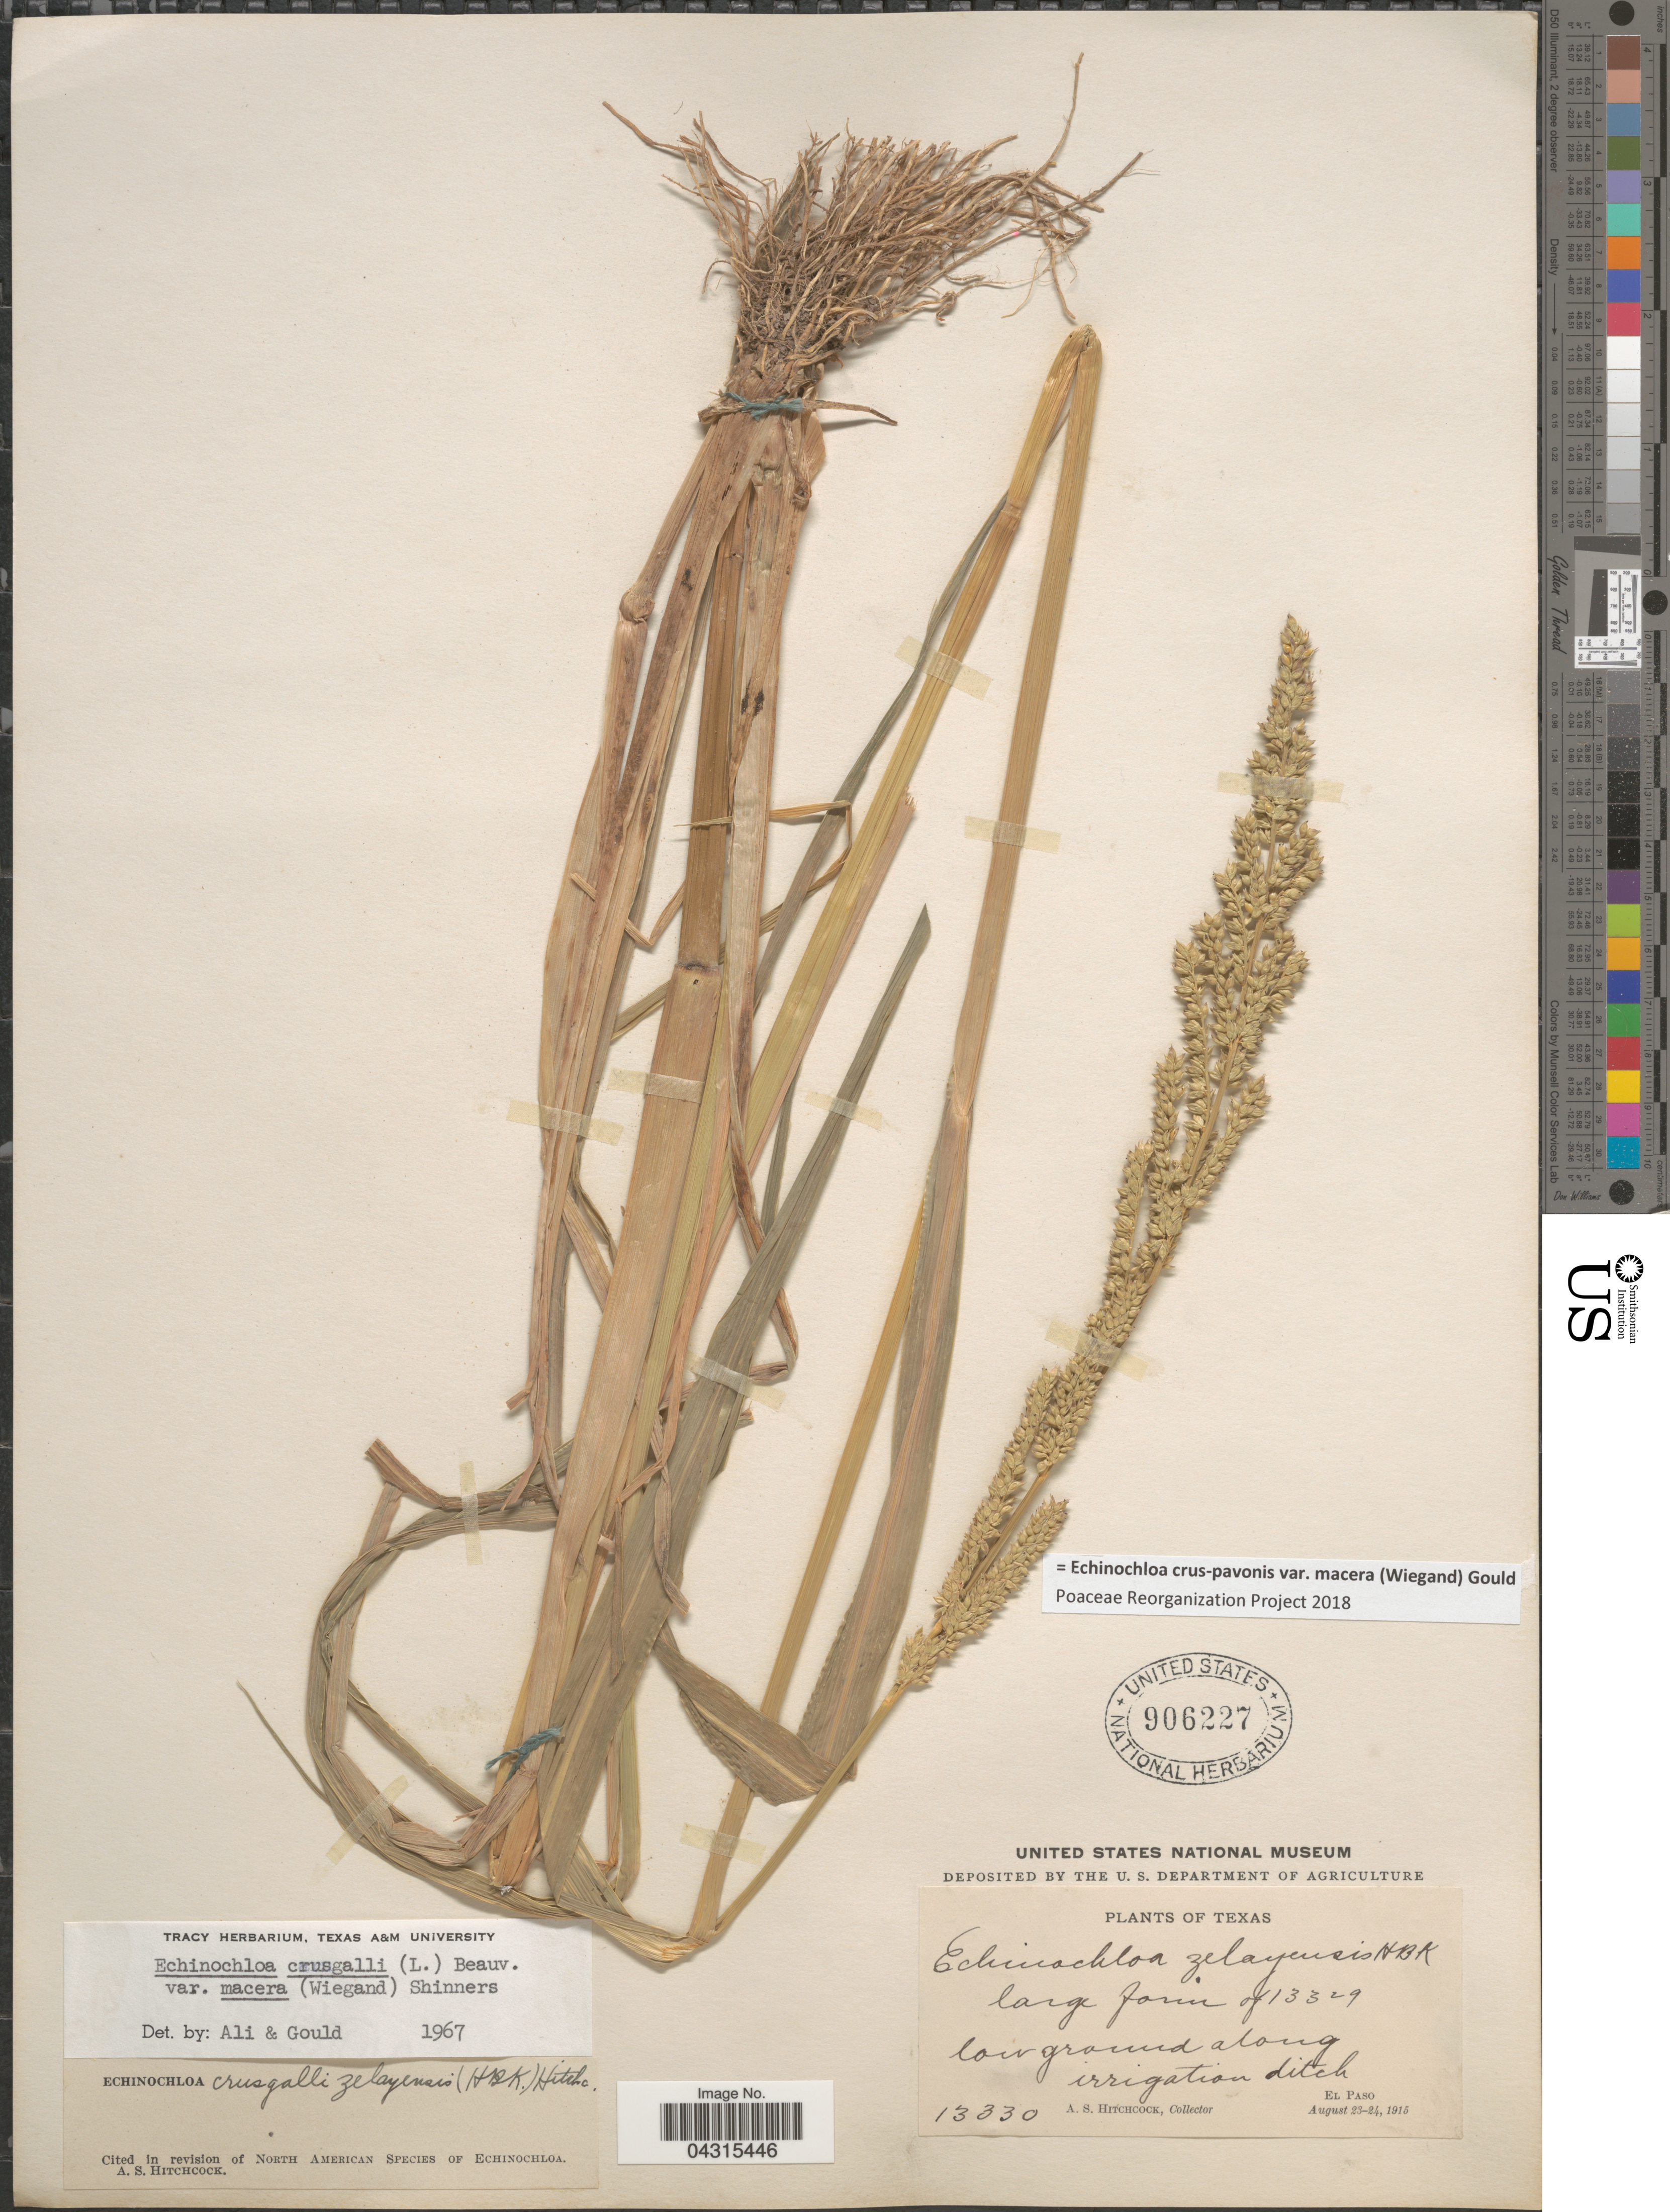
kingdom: Plantae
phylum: Tracheophyta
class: Liliopsida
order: Poales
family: Poaceae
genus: Echinochloa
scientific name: Echinochloa crus-pavonis var. macera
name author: (Wiegand) Gould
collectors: A. S. Hitchcock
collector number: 13330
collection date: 1915-08-23/1915-08-24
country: United States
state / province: Texas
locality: Low ground along irrigation ditch. El Paso.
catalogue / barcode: US 906227